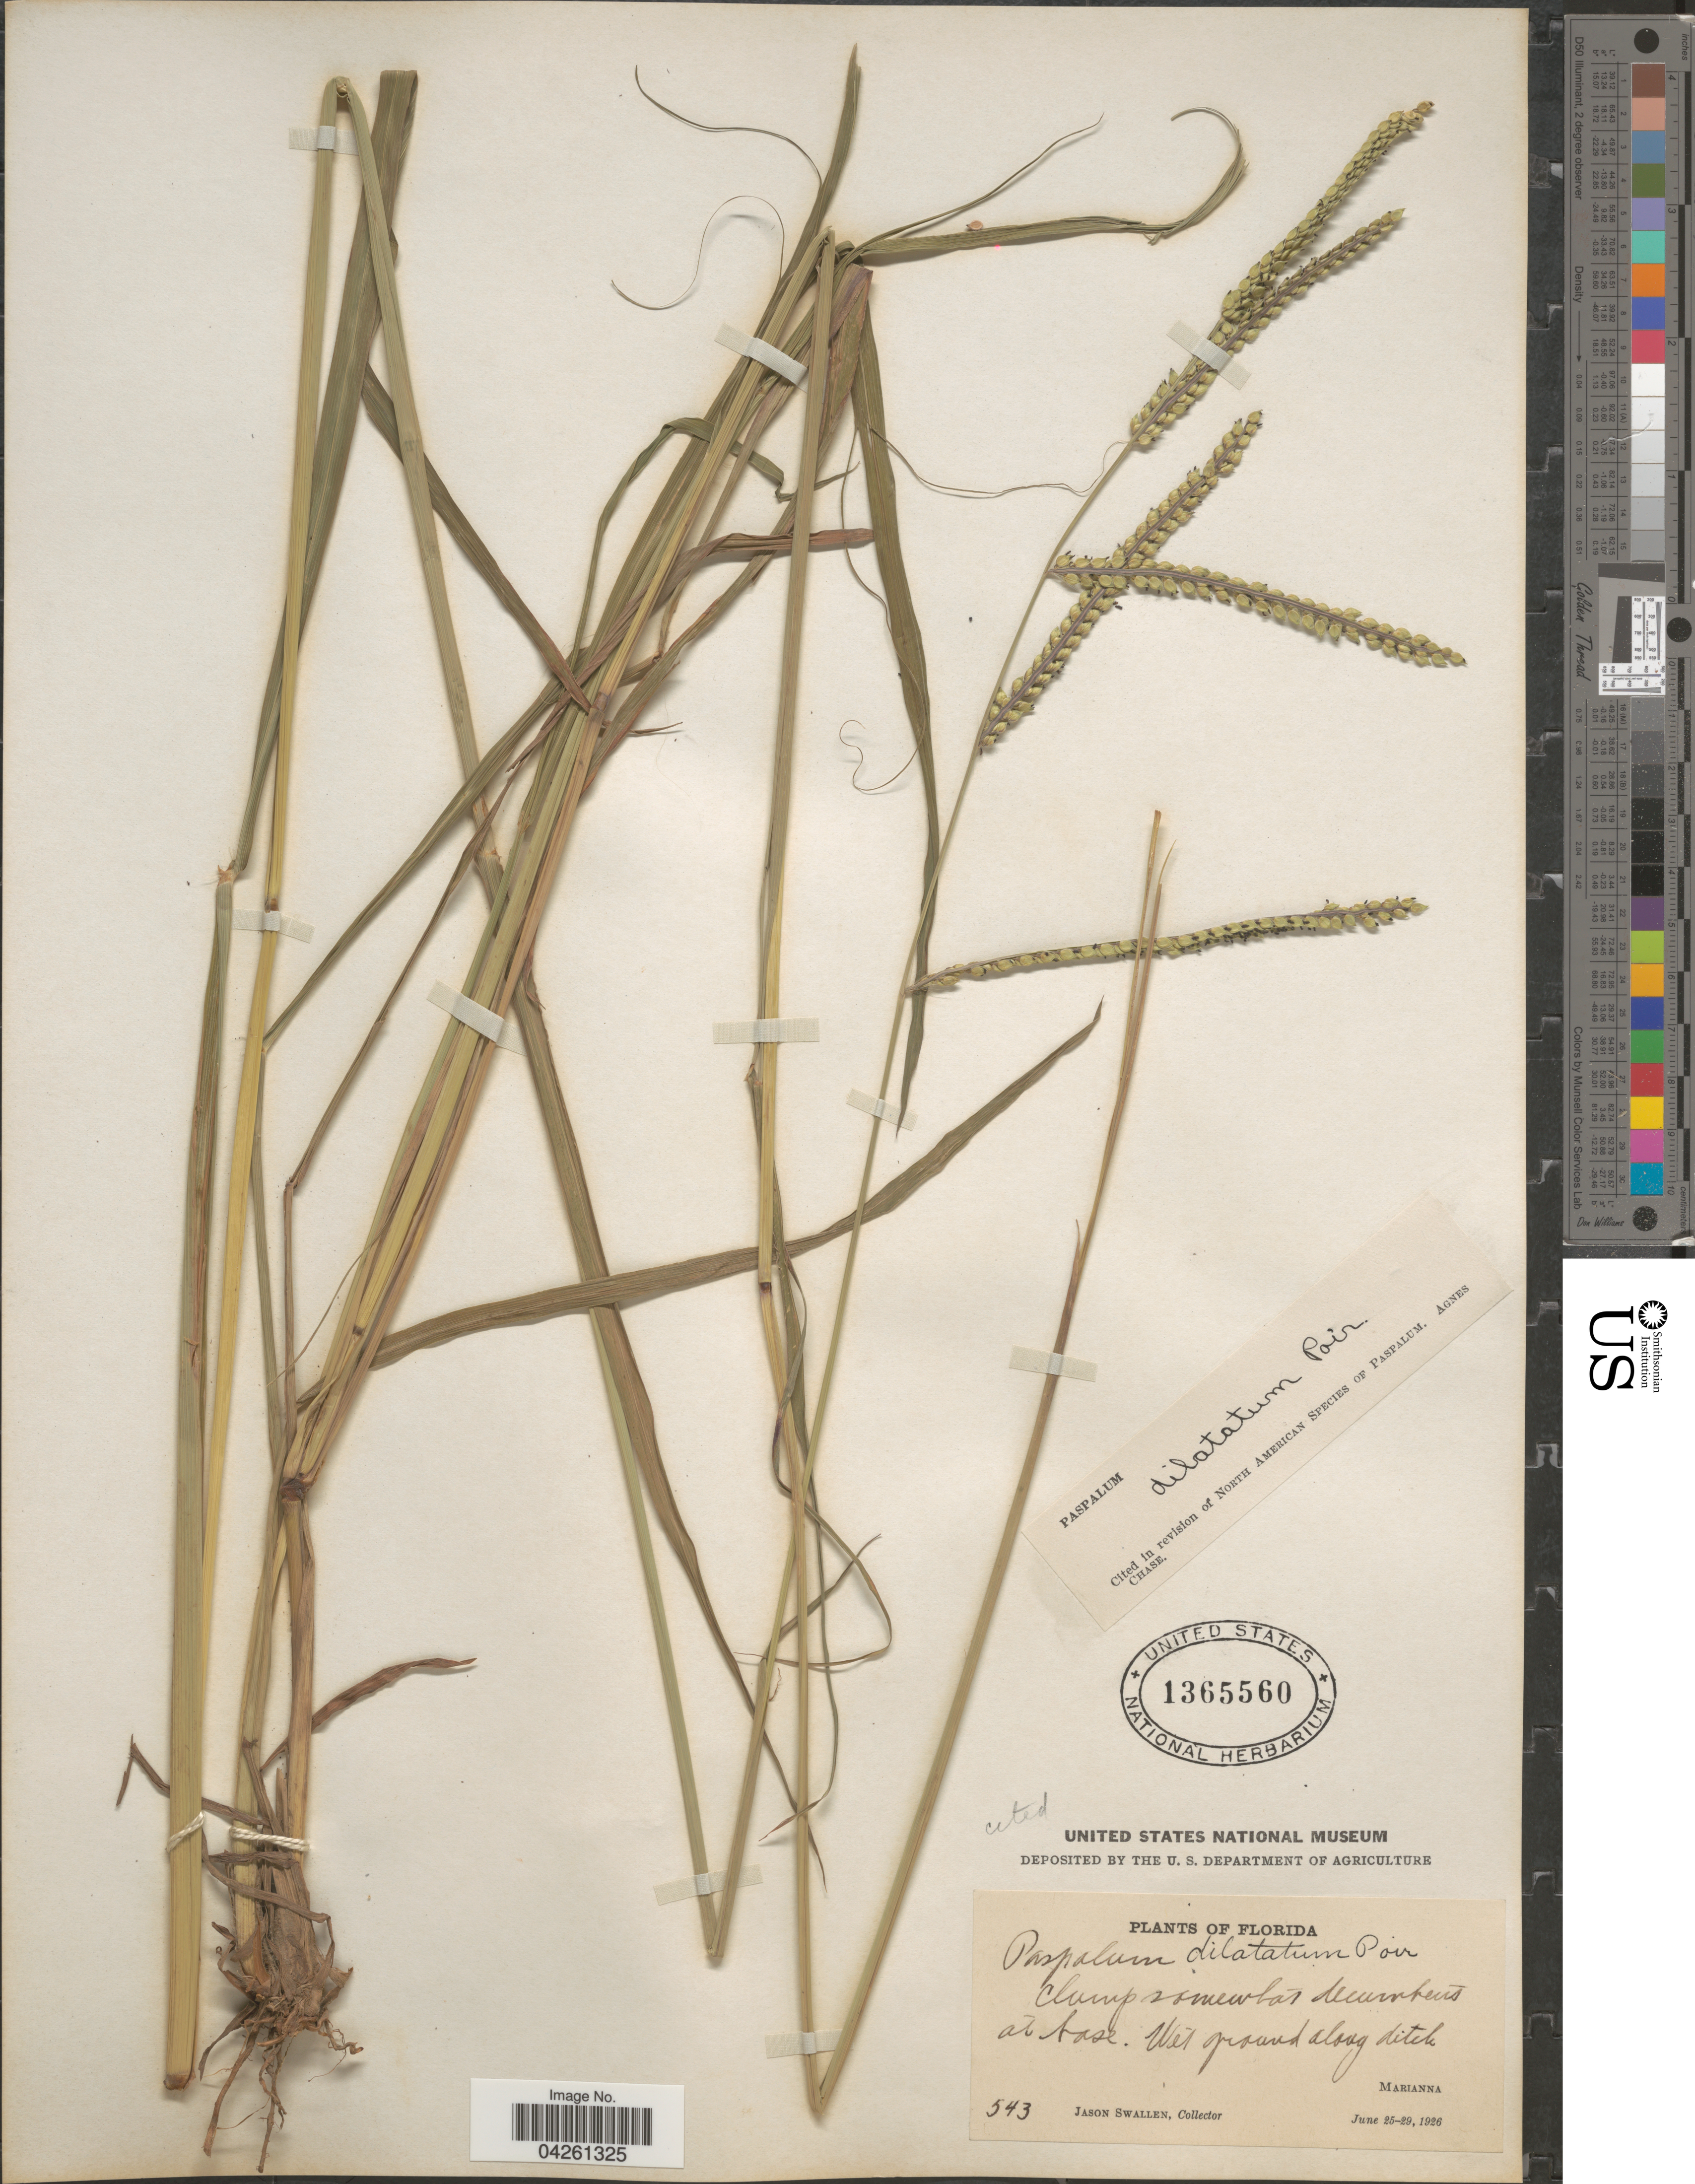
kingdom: Plantae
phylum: Tracheophyta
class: Liliopsida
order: Poales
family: Poaceae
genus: Paspalum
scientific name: Paspalum dilatatum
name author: Poir.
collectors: J. R. Swallen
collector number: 543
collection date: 1926-06-25/1926-06-29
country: United States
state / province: Florida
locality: Wet ground along ditch. Marianna.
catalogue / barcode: US 1365560